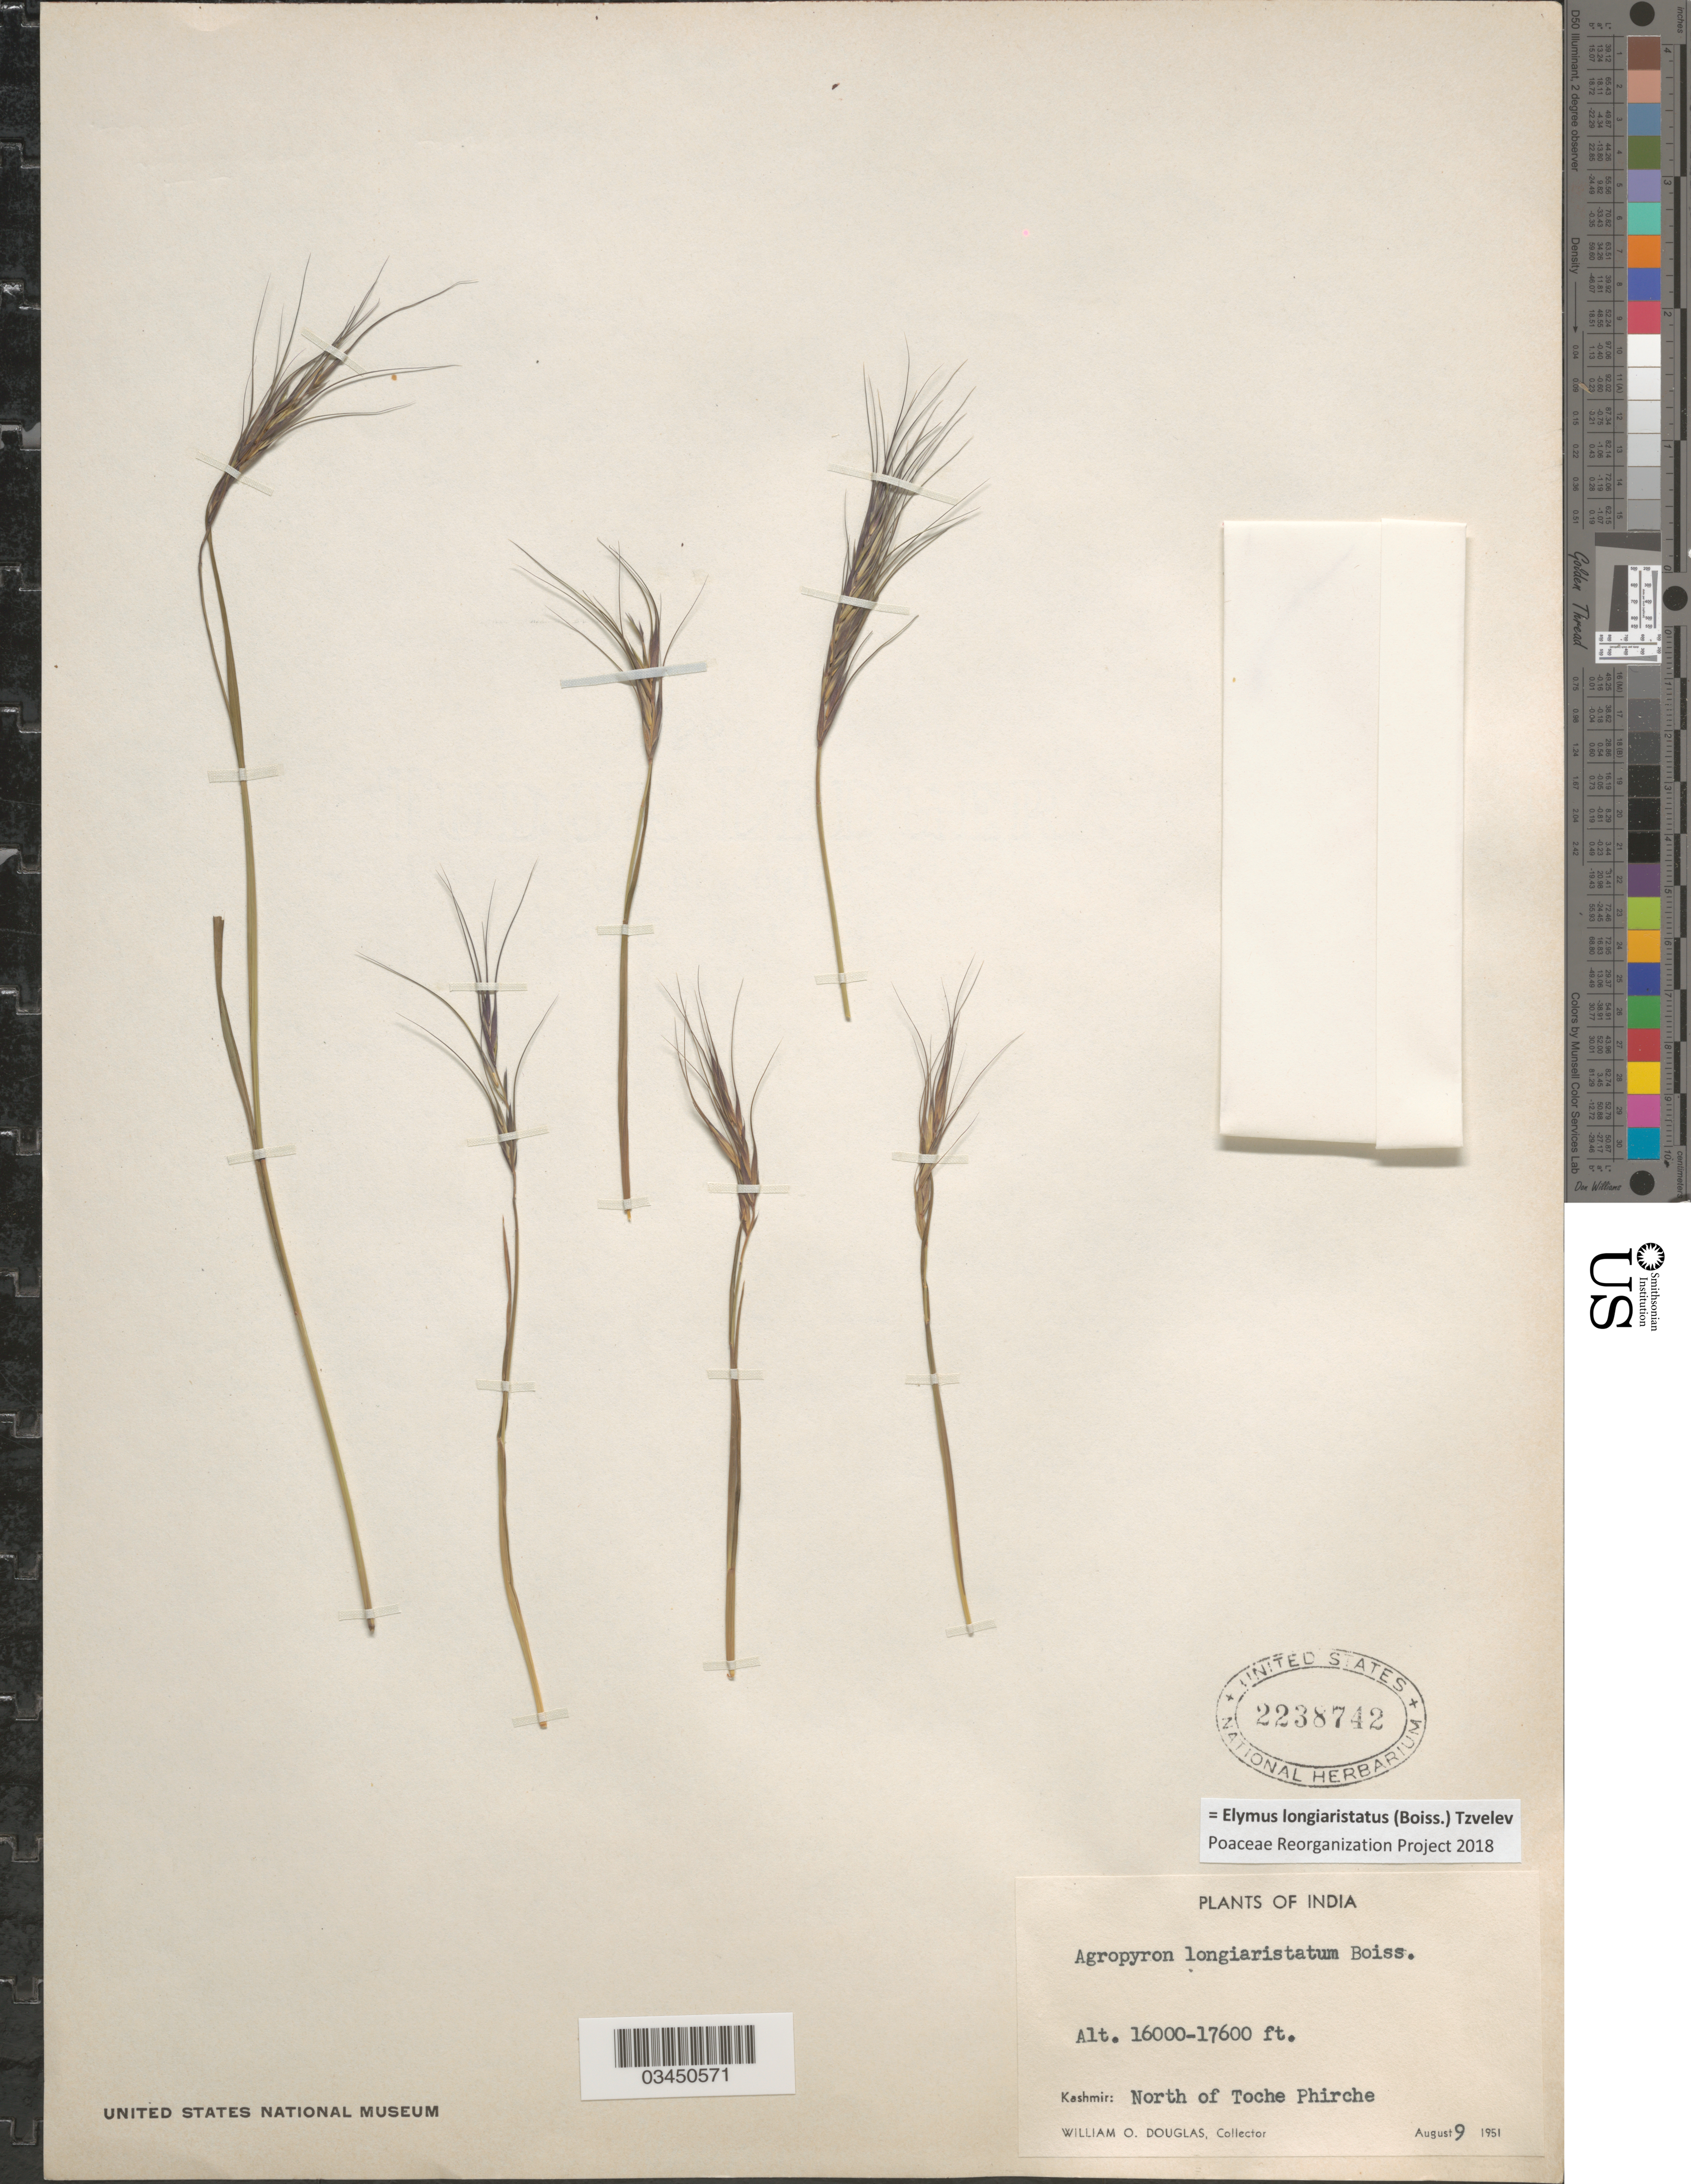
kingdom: Plantae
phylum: Tracheophyta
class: Liliopsida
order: Poales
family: Poaceae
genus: Elymus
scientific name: Elymus longiaristatus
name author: (Boiss.) Tzvelev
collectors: W. Douglas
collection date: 1951-08-09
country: India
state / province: Jammu and Kashmir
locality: Kashmir: North of Toche Phirche.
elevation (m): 4877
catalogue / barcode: US 2238742